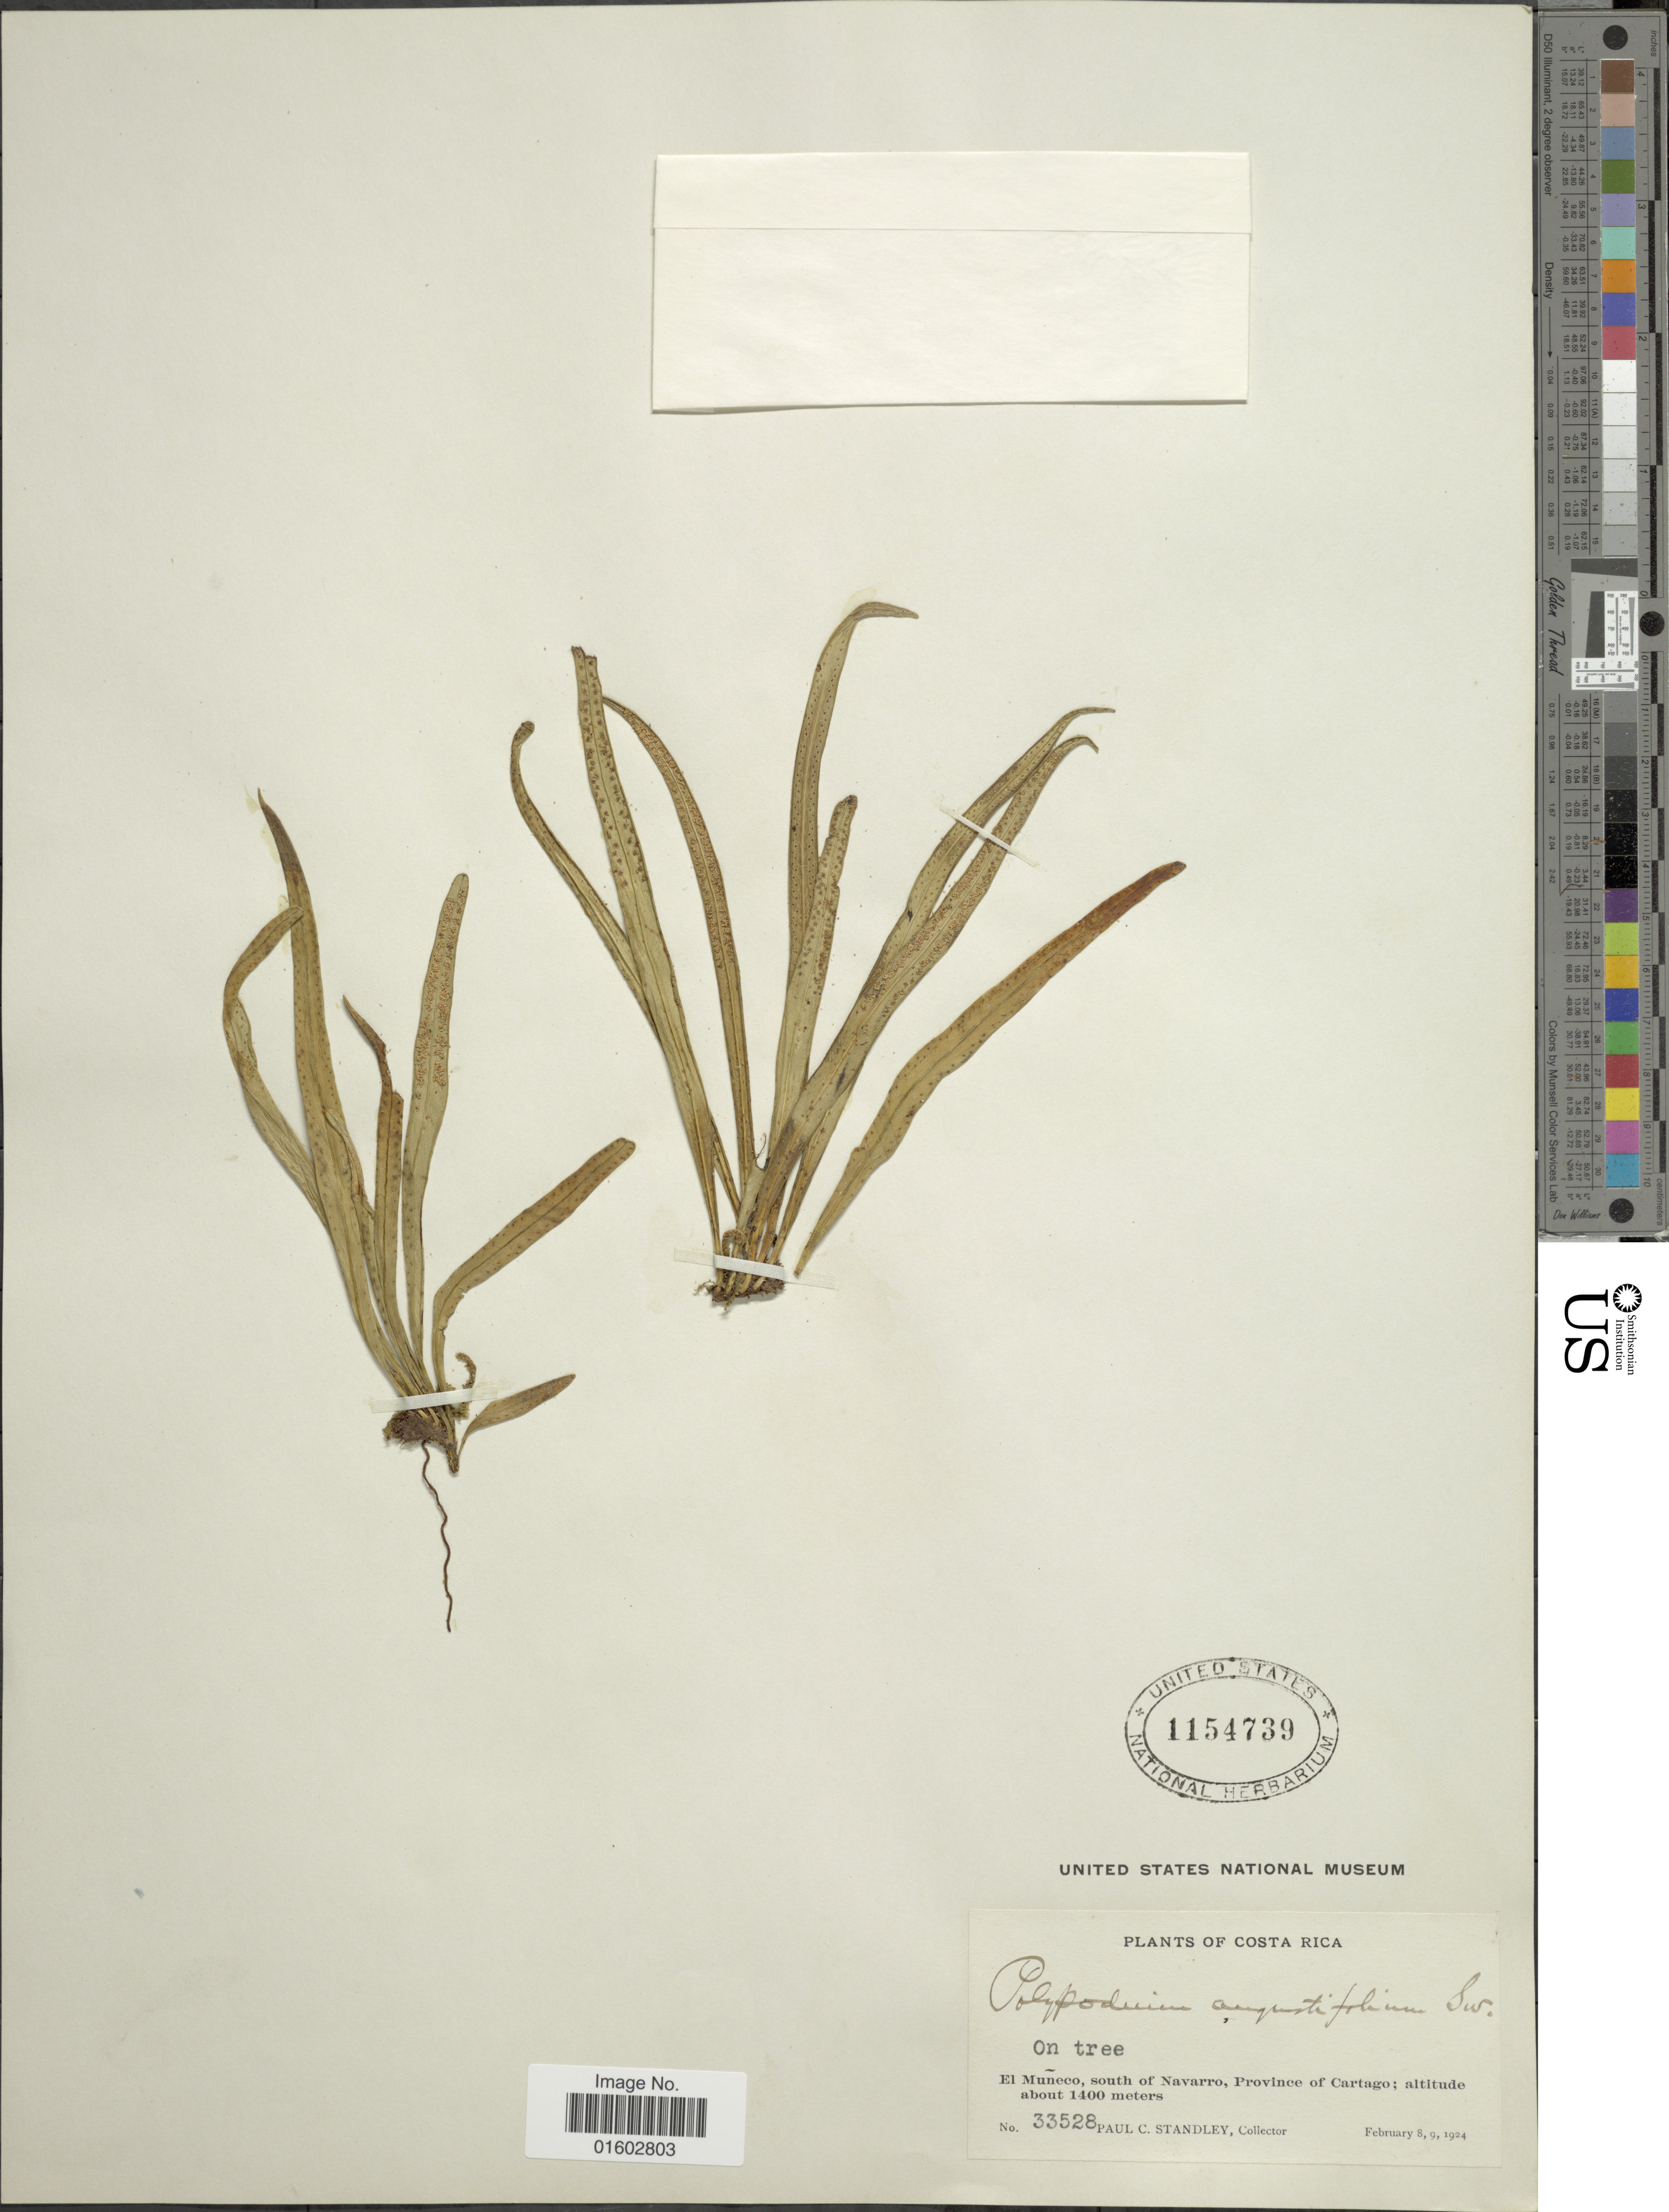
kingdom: Plantae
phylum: Tracheophyta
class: Polypodiopsida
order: Polypodiales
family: Polypodiaceae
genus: Campyloneurum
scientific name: Campyloneurum angustifolium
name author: (Sw.) Fée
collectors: P. C. Standley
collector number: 33528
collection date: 1924-02-08/1924-02-09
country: Costa Rica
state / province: Cartago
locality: El Muneco, south of Navarro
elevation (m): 1400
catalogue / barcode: US 1154739